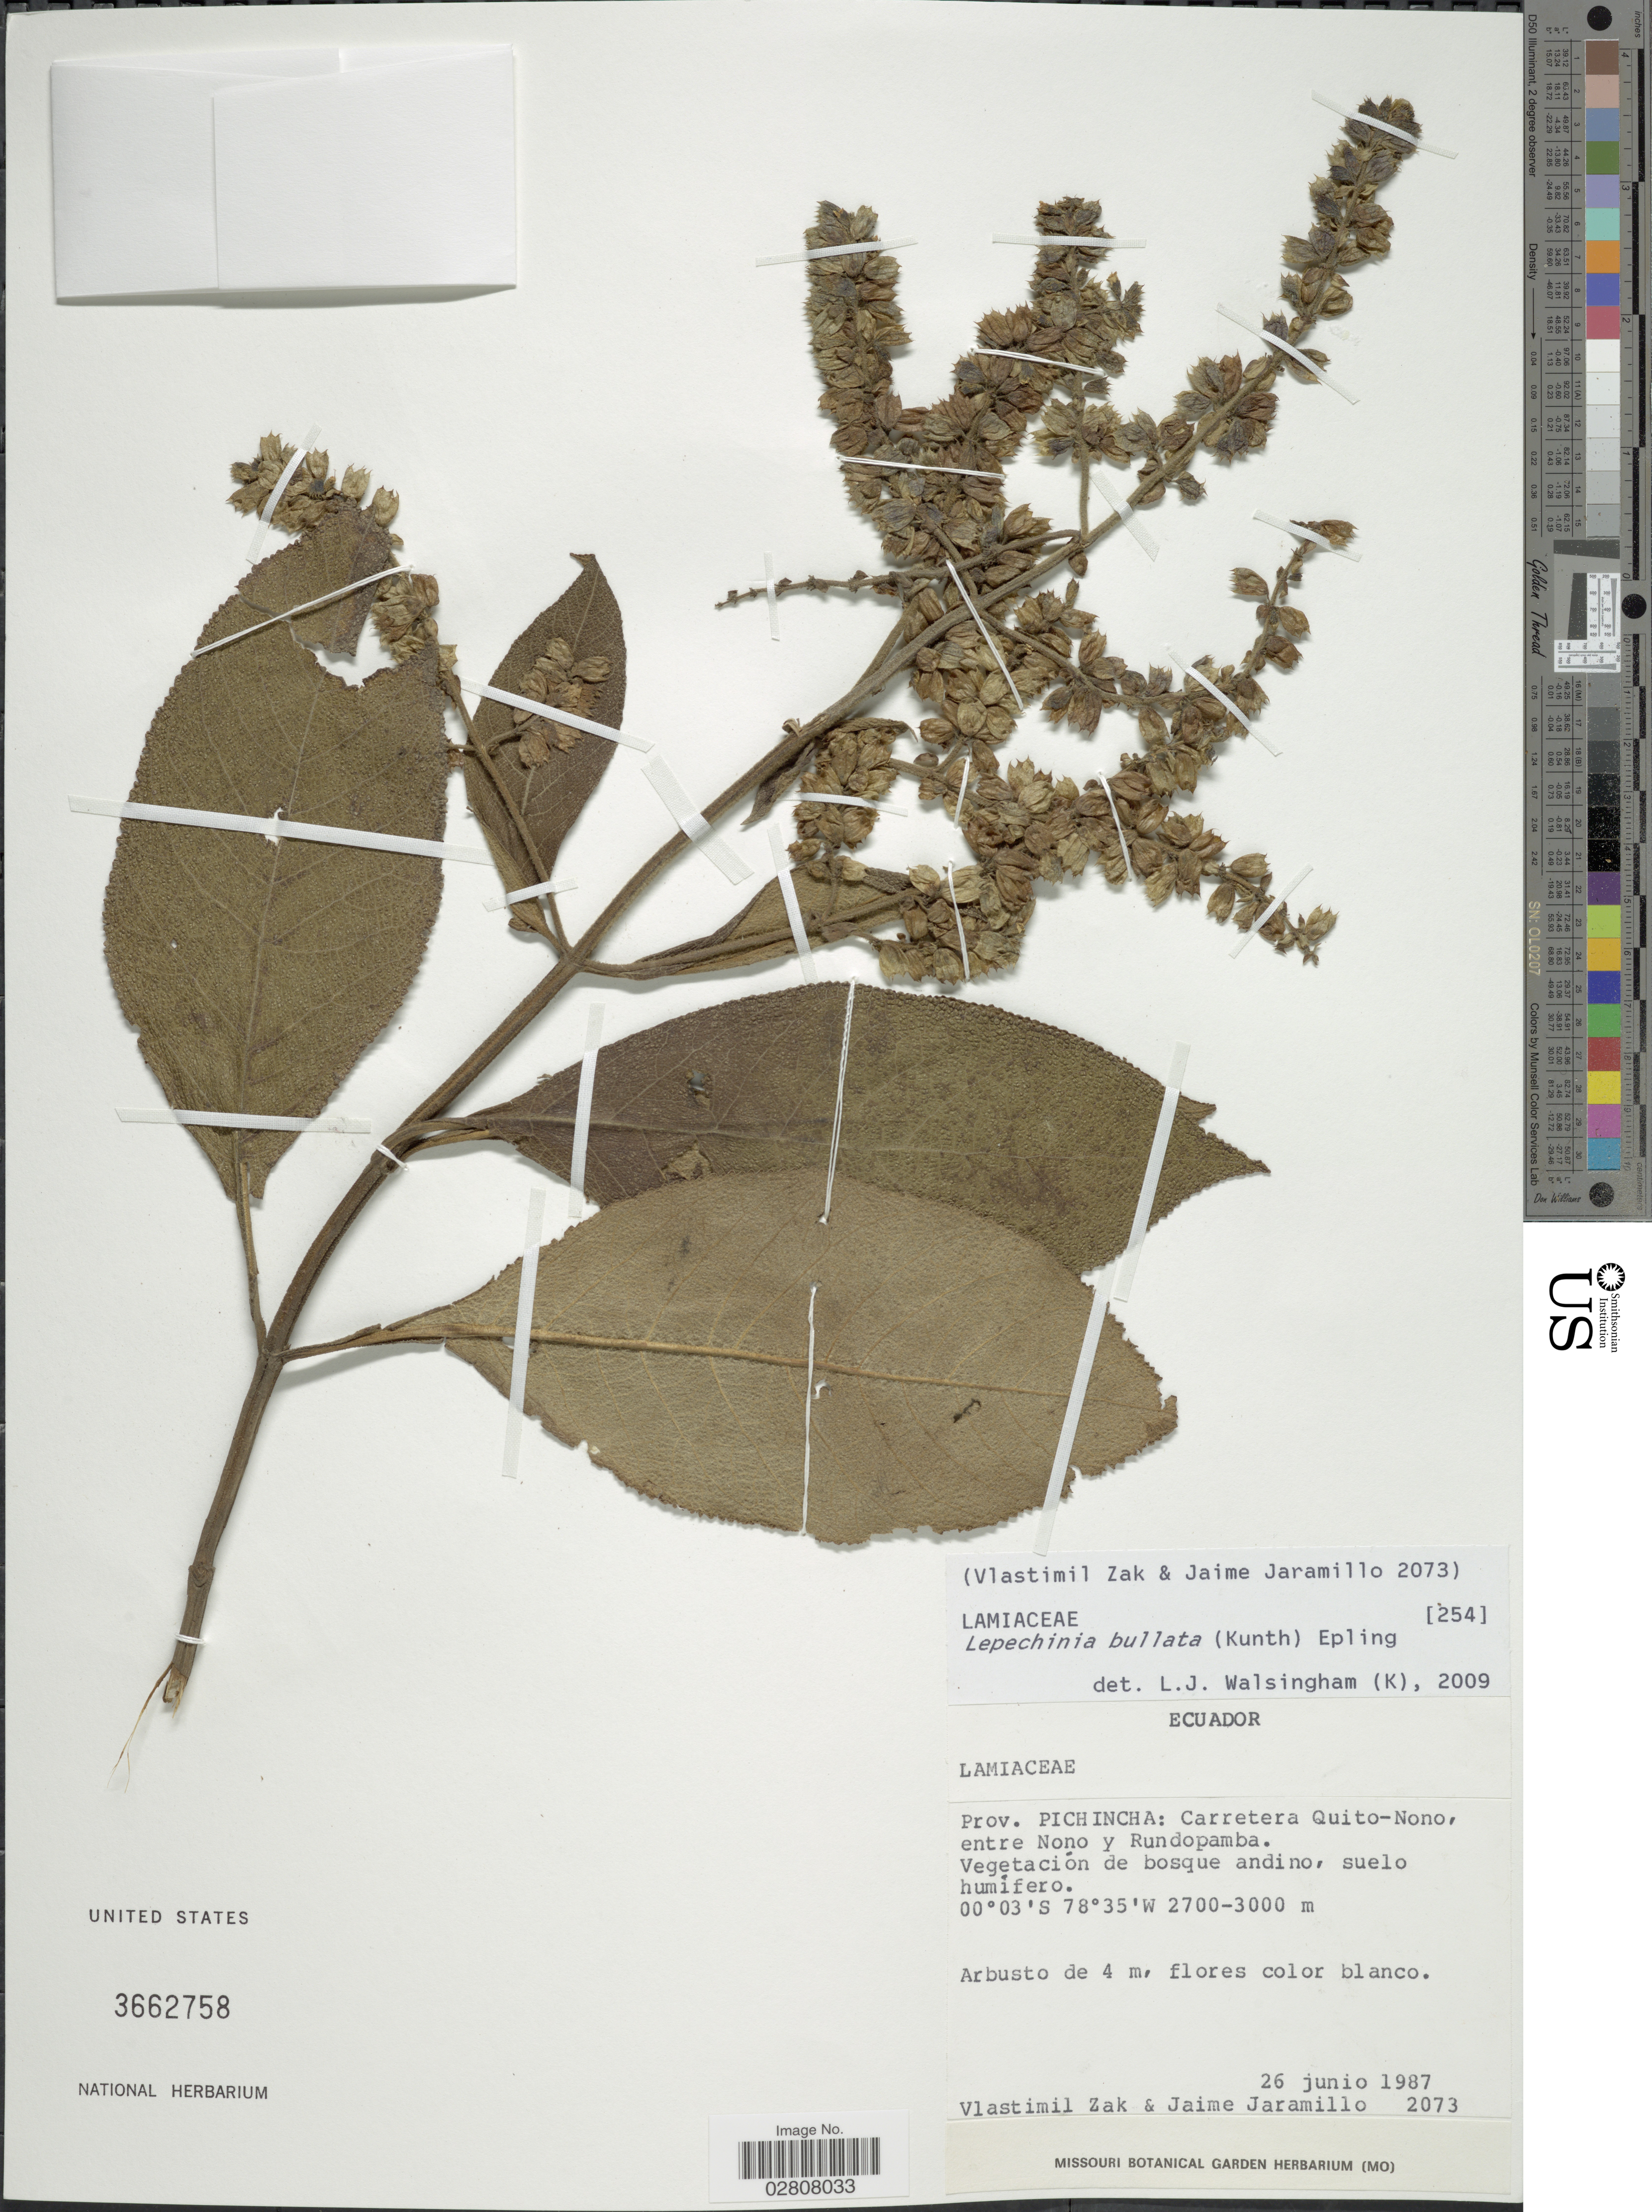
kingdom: Plantae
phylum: Tracheophyta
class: Magnoliopsida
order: Lamiales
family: Lamiaceae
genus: Lepechinia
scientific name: Lepechinia bullata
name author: (Kunth) Epling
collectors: V. Zak & J. Jaramillo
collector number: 2073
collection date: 1987-06-26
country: Ecuador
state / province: Pichincha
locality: Carretera Quito-Non, entre Nono y Rundopamba.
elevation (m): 2700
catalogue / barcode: US 3662758